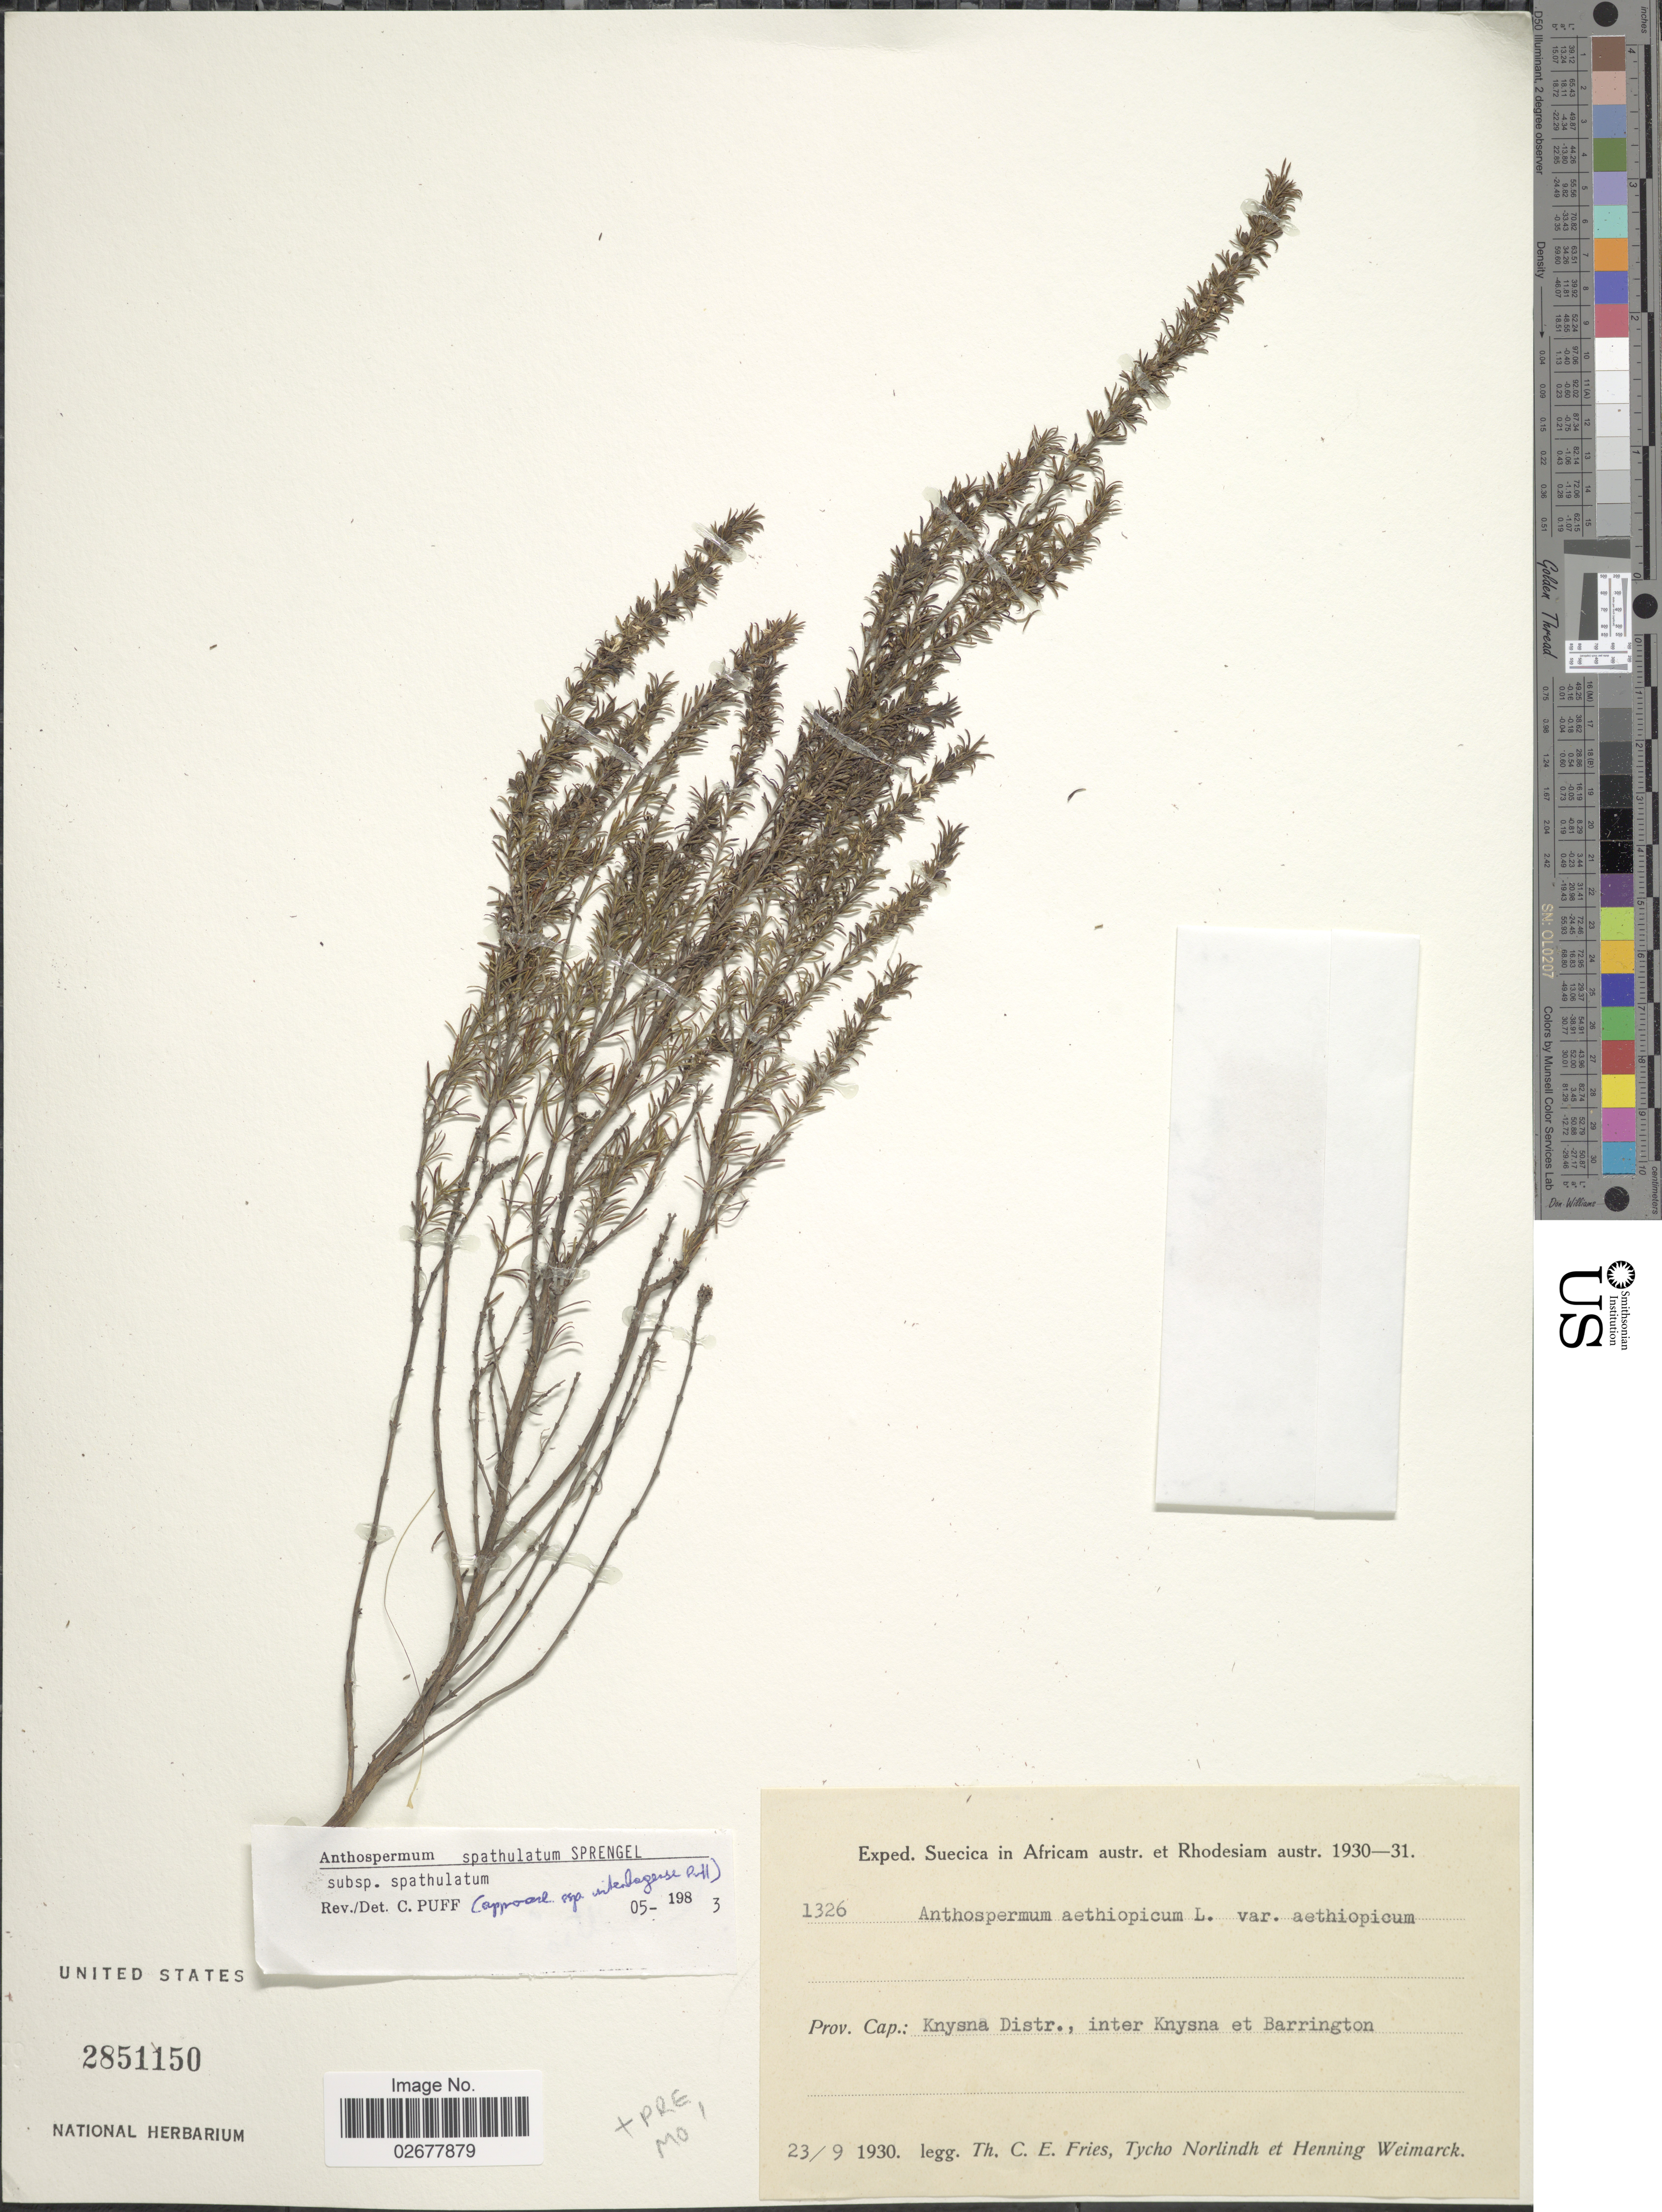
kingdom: Plantae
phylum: Tracheophyta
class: Magnoliopsida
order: Gentianales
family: Rubiaceae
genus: Anthospermum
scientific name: Anthospermum spathulatum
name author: Spreng.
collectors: T. C. E. Fries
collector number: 1326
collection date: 1930-02-23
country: South Africa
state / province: Western Cape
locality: Knysna Distr., inter Knysna et Barrington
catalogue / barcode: US 2851150